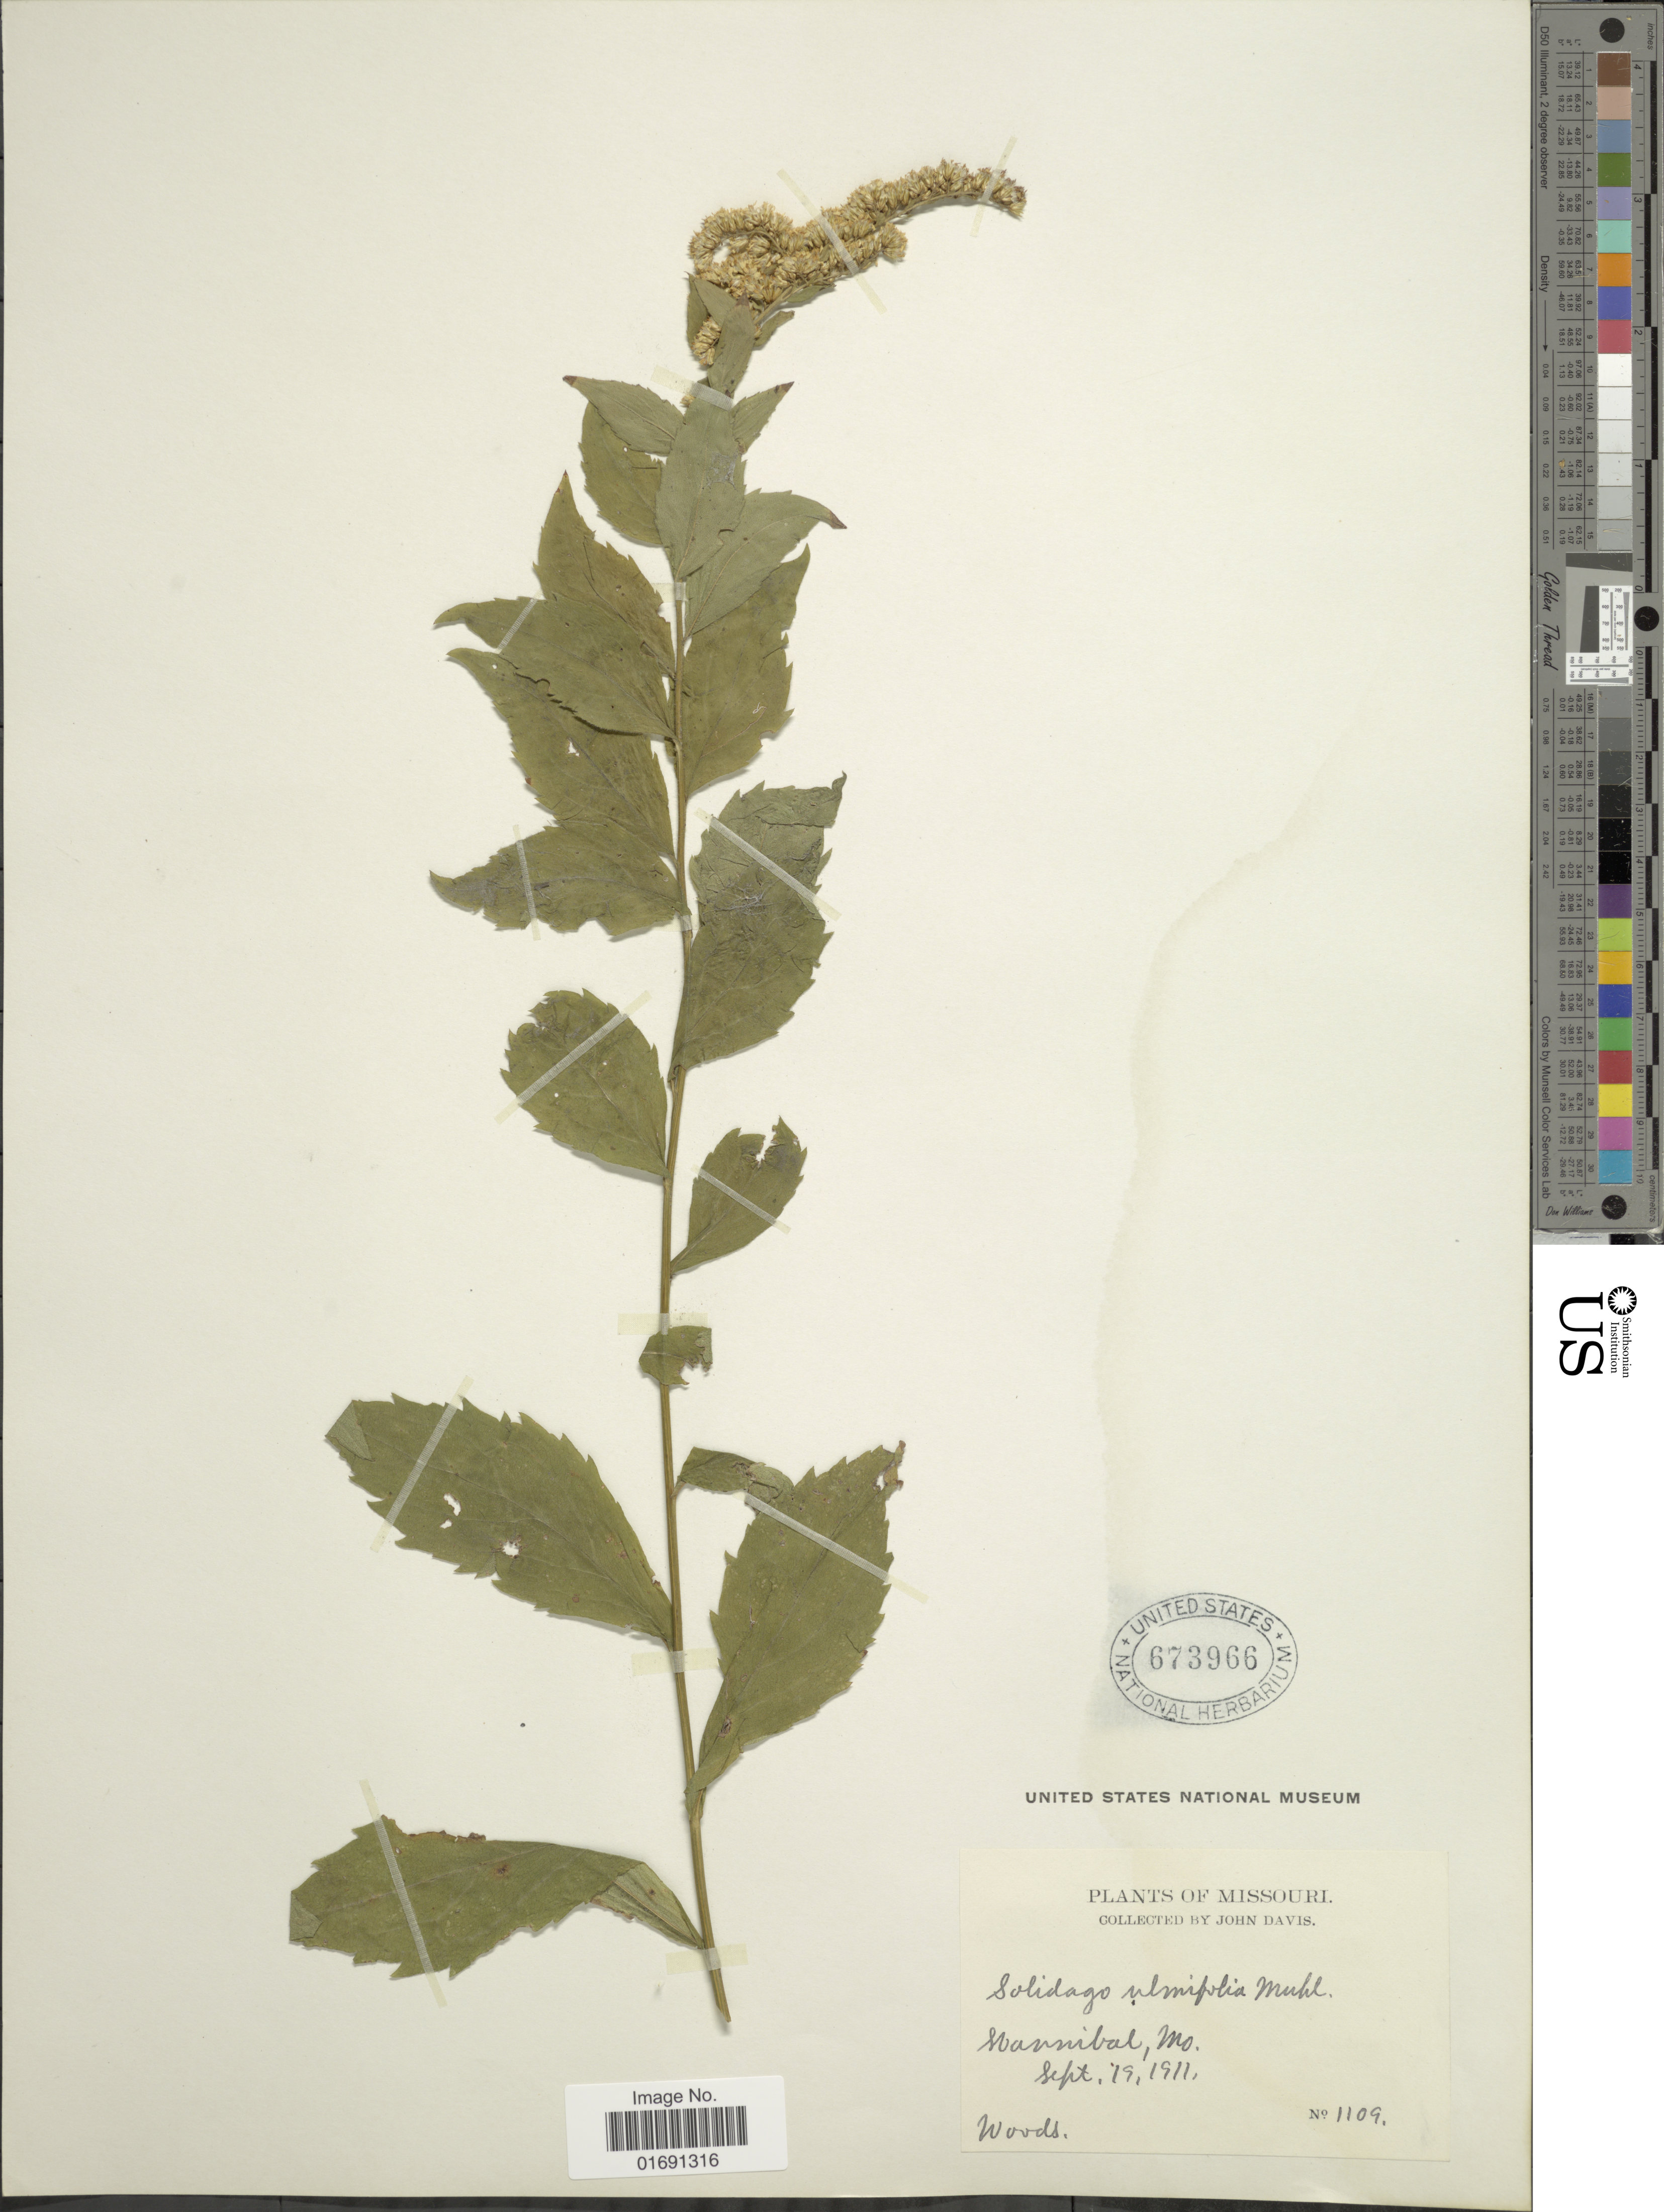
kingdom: Plantae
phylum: Tracheophyta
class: Magnoliopsida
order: Asterales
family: Asteraceae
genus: Solidago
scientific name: Solidago ulmifolia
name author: Muhl. ex Willd.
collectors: J. Davis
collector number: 1109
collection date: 1911-09-19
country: United States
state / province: Missouri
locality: Hannibal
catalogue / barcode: US 673966